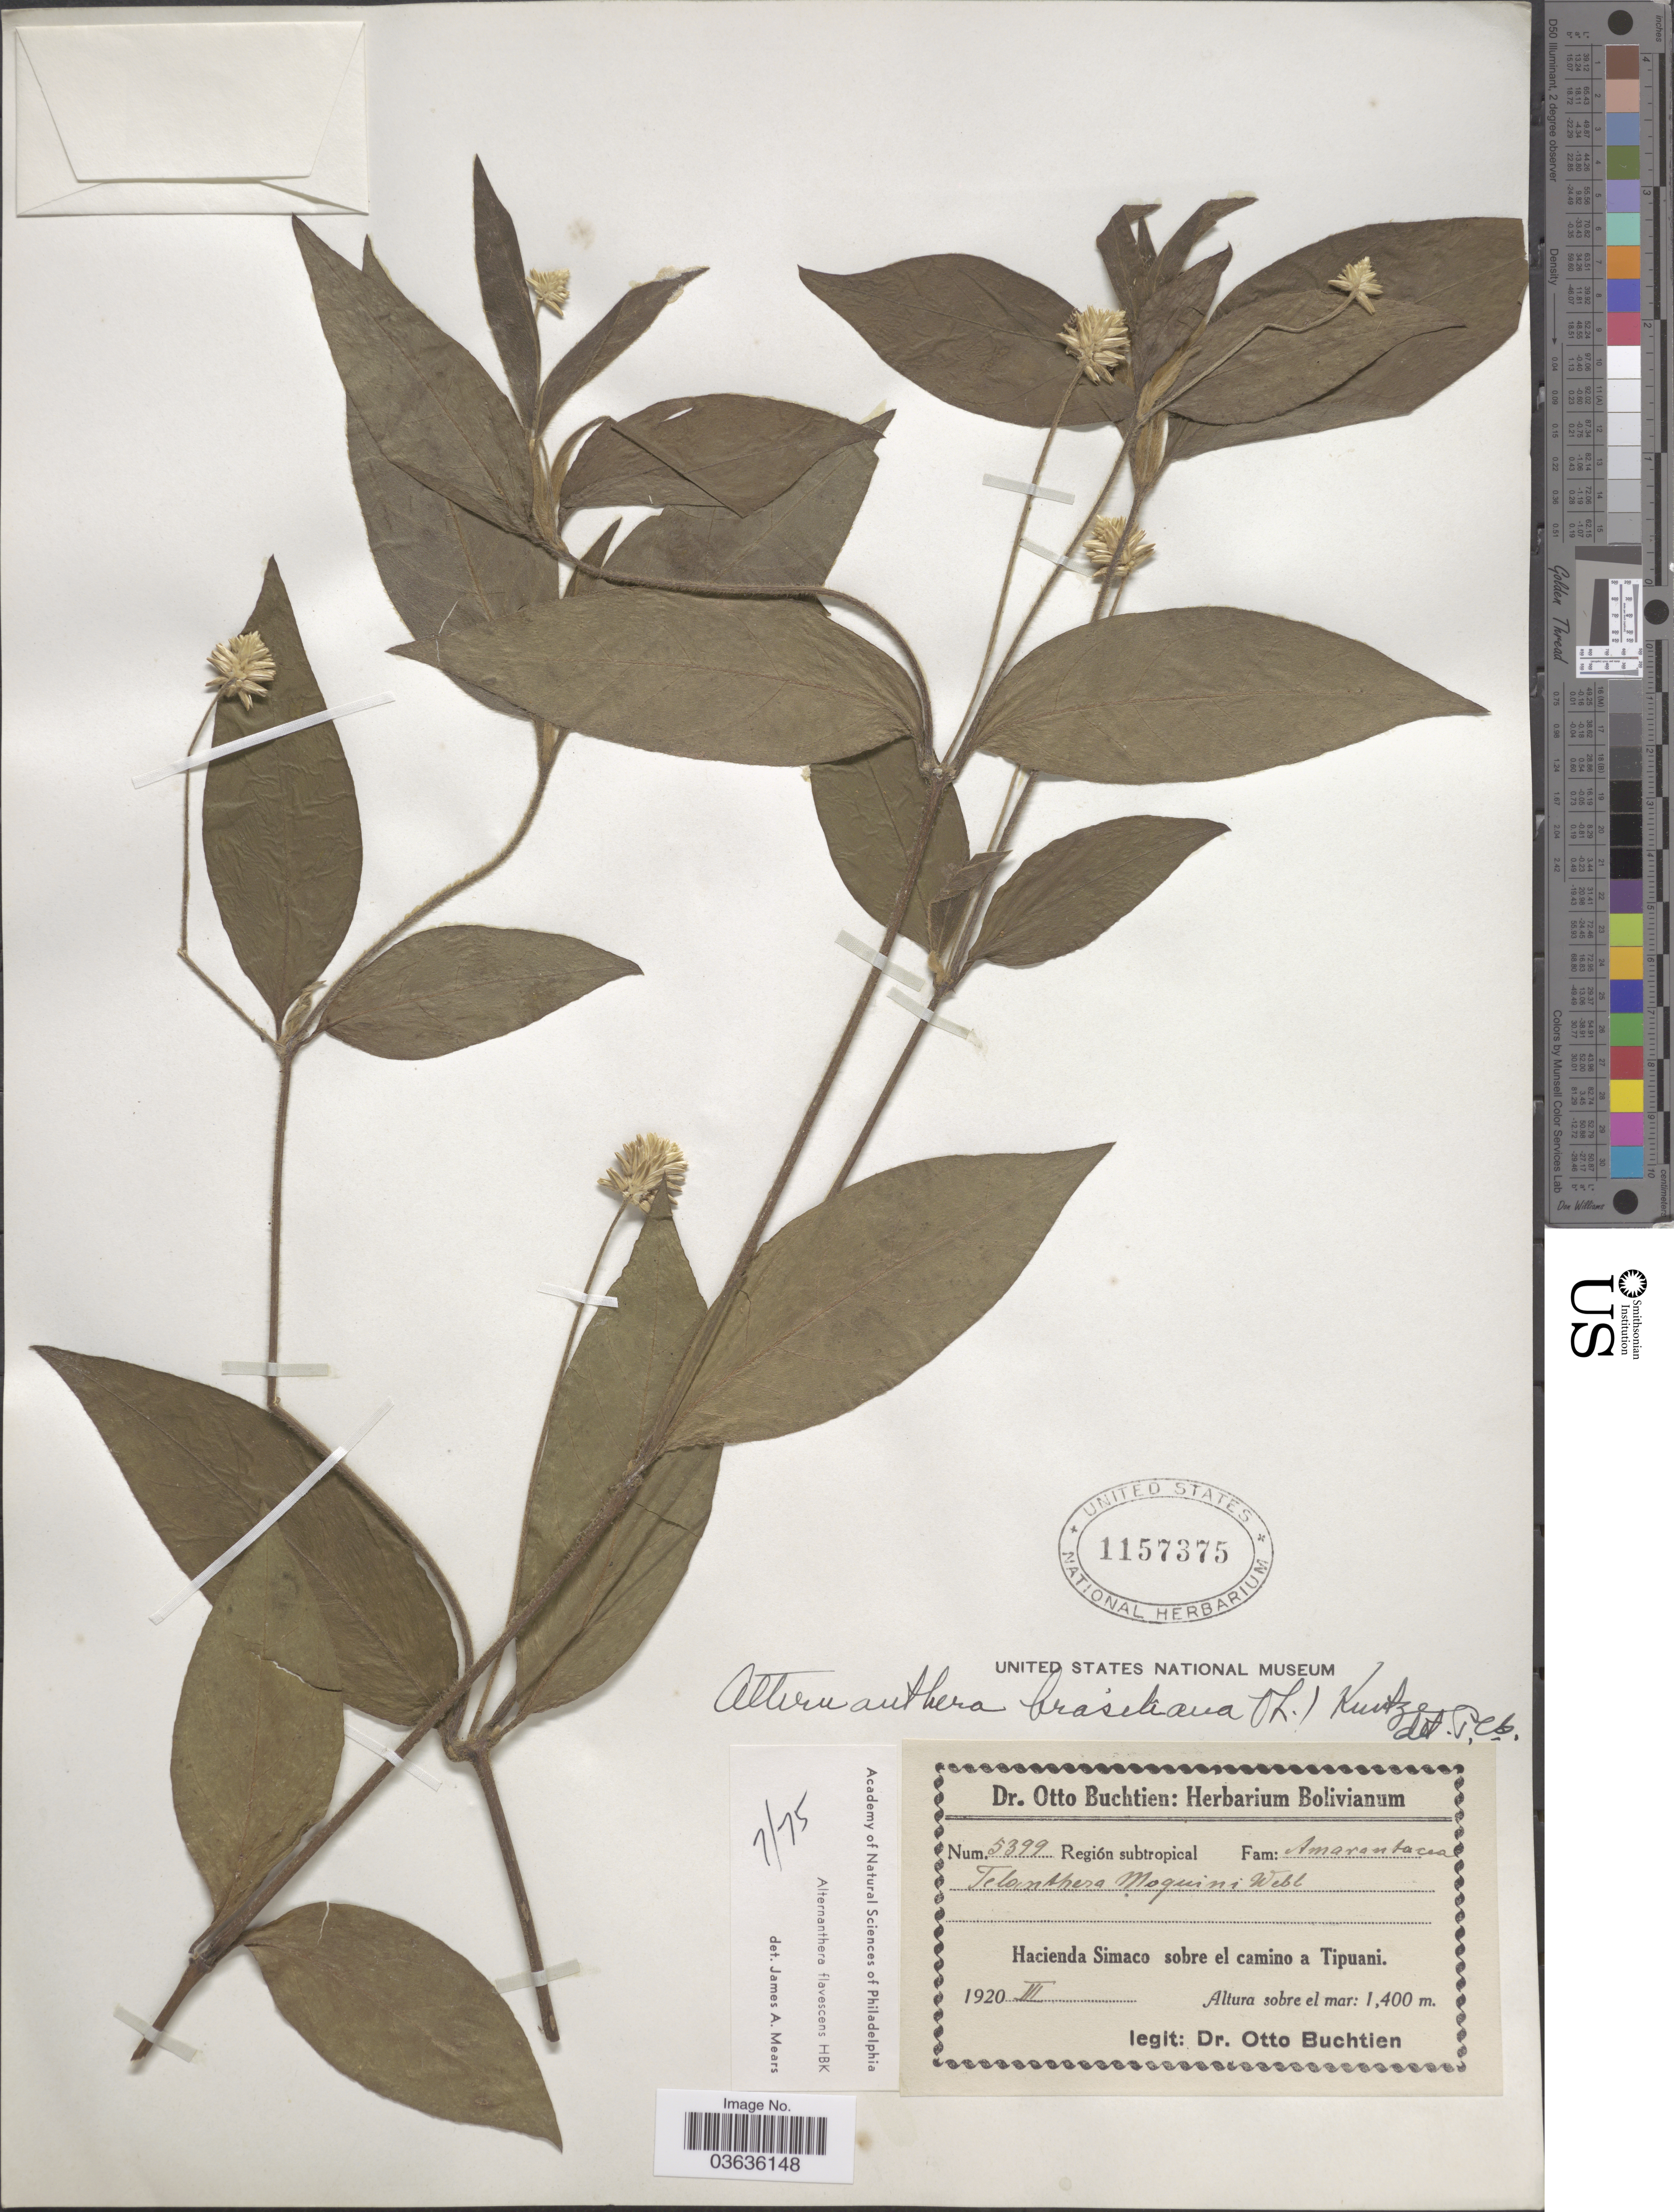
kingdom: Plantae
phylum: Tracheophyta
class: Magnoliopsida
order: Caryophyllales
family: Amaranthaceae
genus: Alternanthera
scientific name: Alternanthera flavescens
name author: Kunth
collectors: O. Buchtien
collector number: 5399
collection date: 1920-03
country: Bolivia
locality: Región subtropical. Hacienda Simaco sobre el camino a Tipuani.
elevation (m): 1400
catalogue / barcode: US 1157375